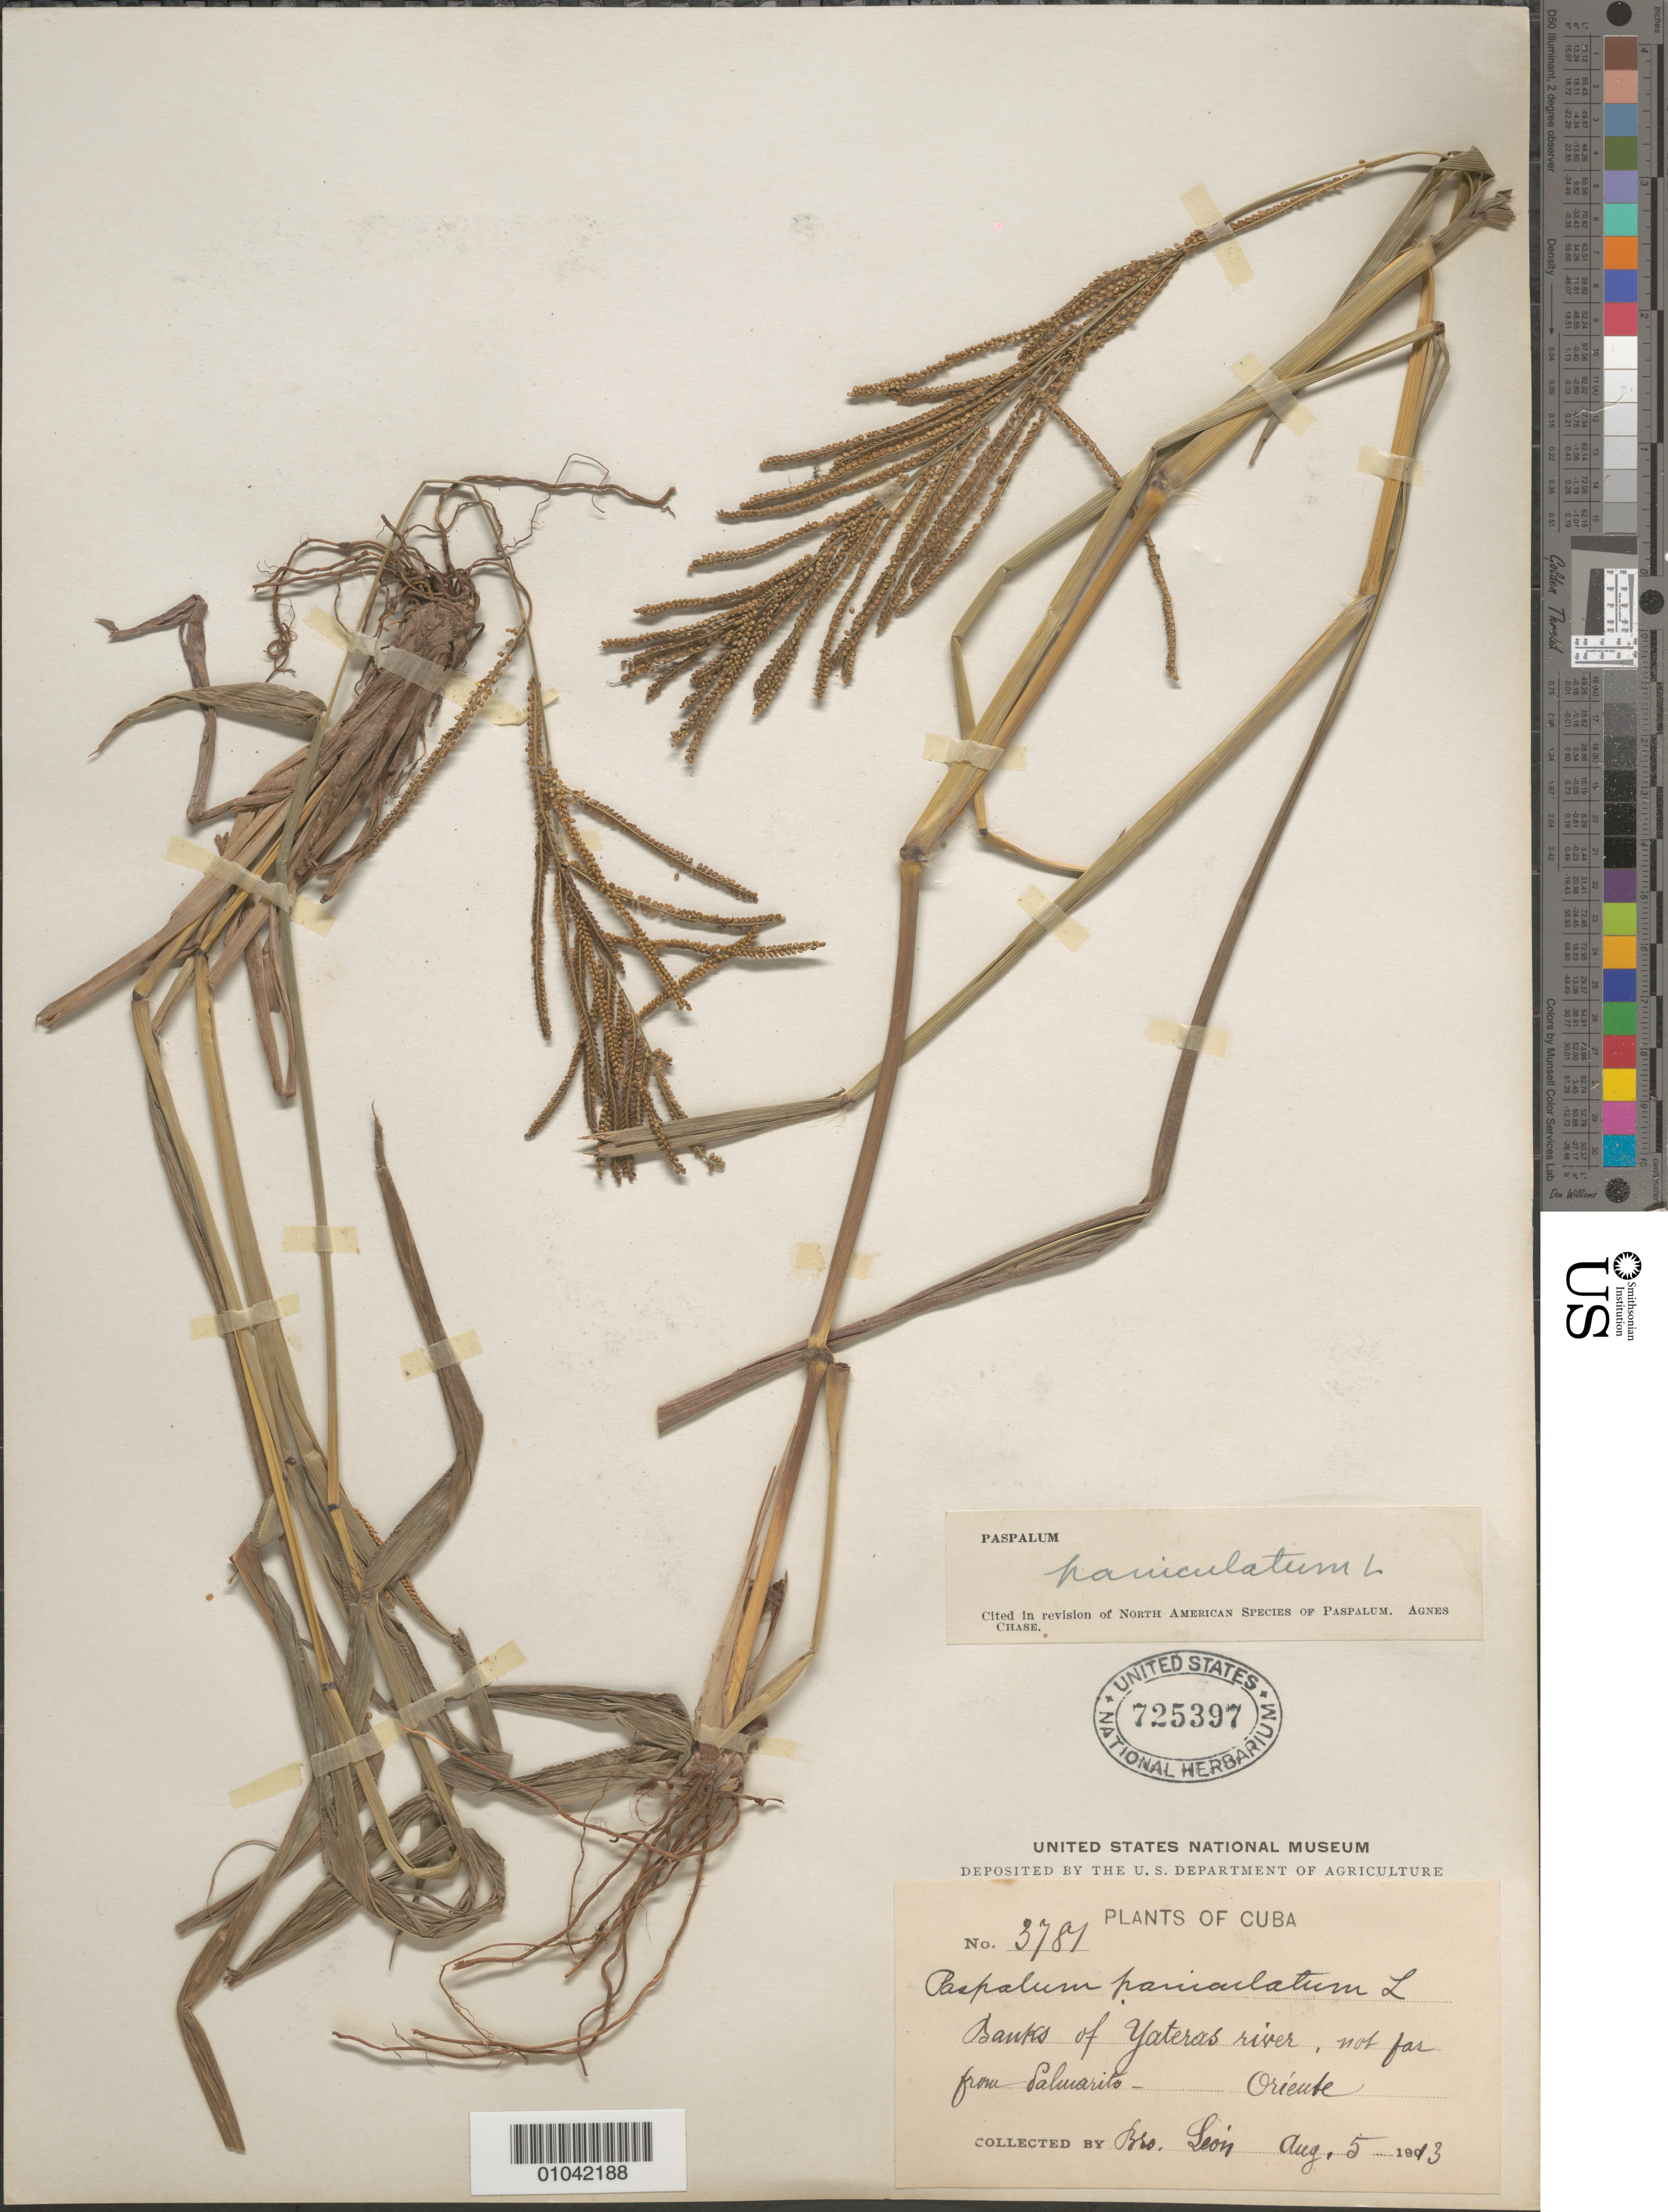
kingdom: Plantae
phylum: Tracheophyta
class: Liliopsida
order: Poales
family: Poaceae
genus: Paspalum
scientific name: Paspalum paniculatum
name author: L.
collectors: Bro. León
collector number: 3781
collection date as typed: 05 Aug 1913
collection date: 1913-08-05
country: Cuba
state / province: Oriente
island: Cuba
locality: Banks of Yateras River, not far from Salmarito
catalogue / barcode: US 725397